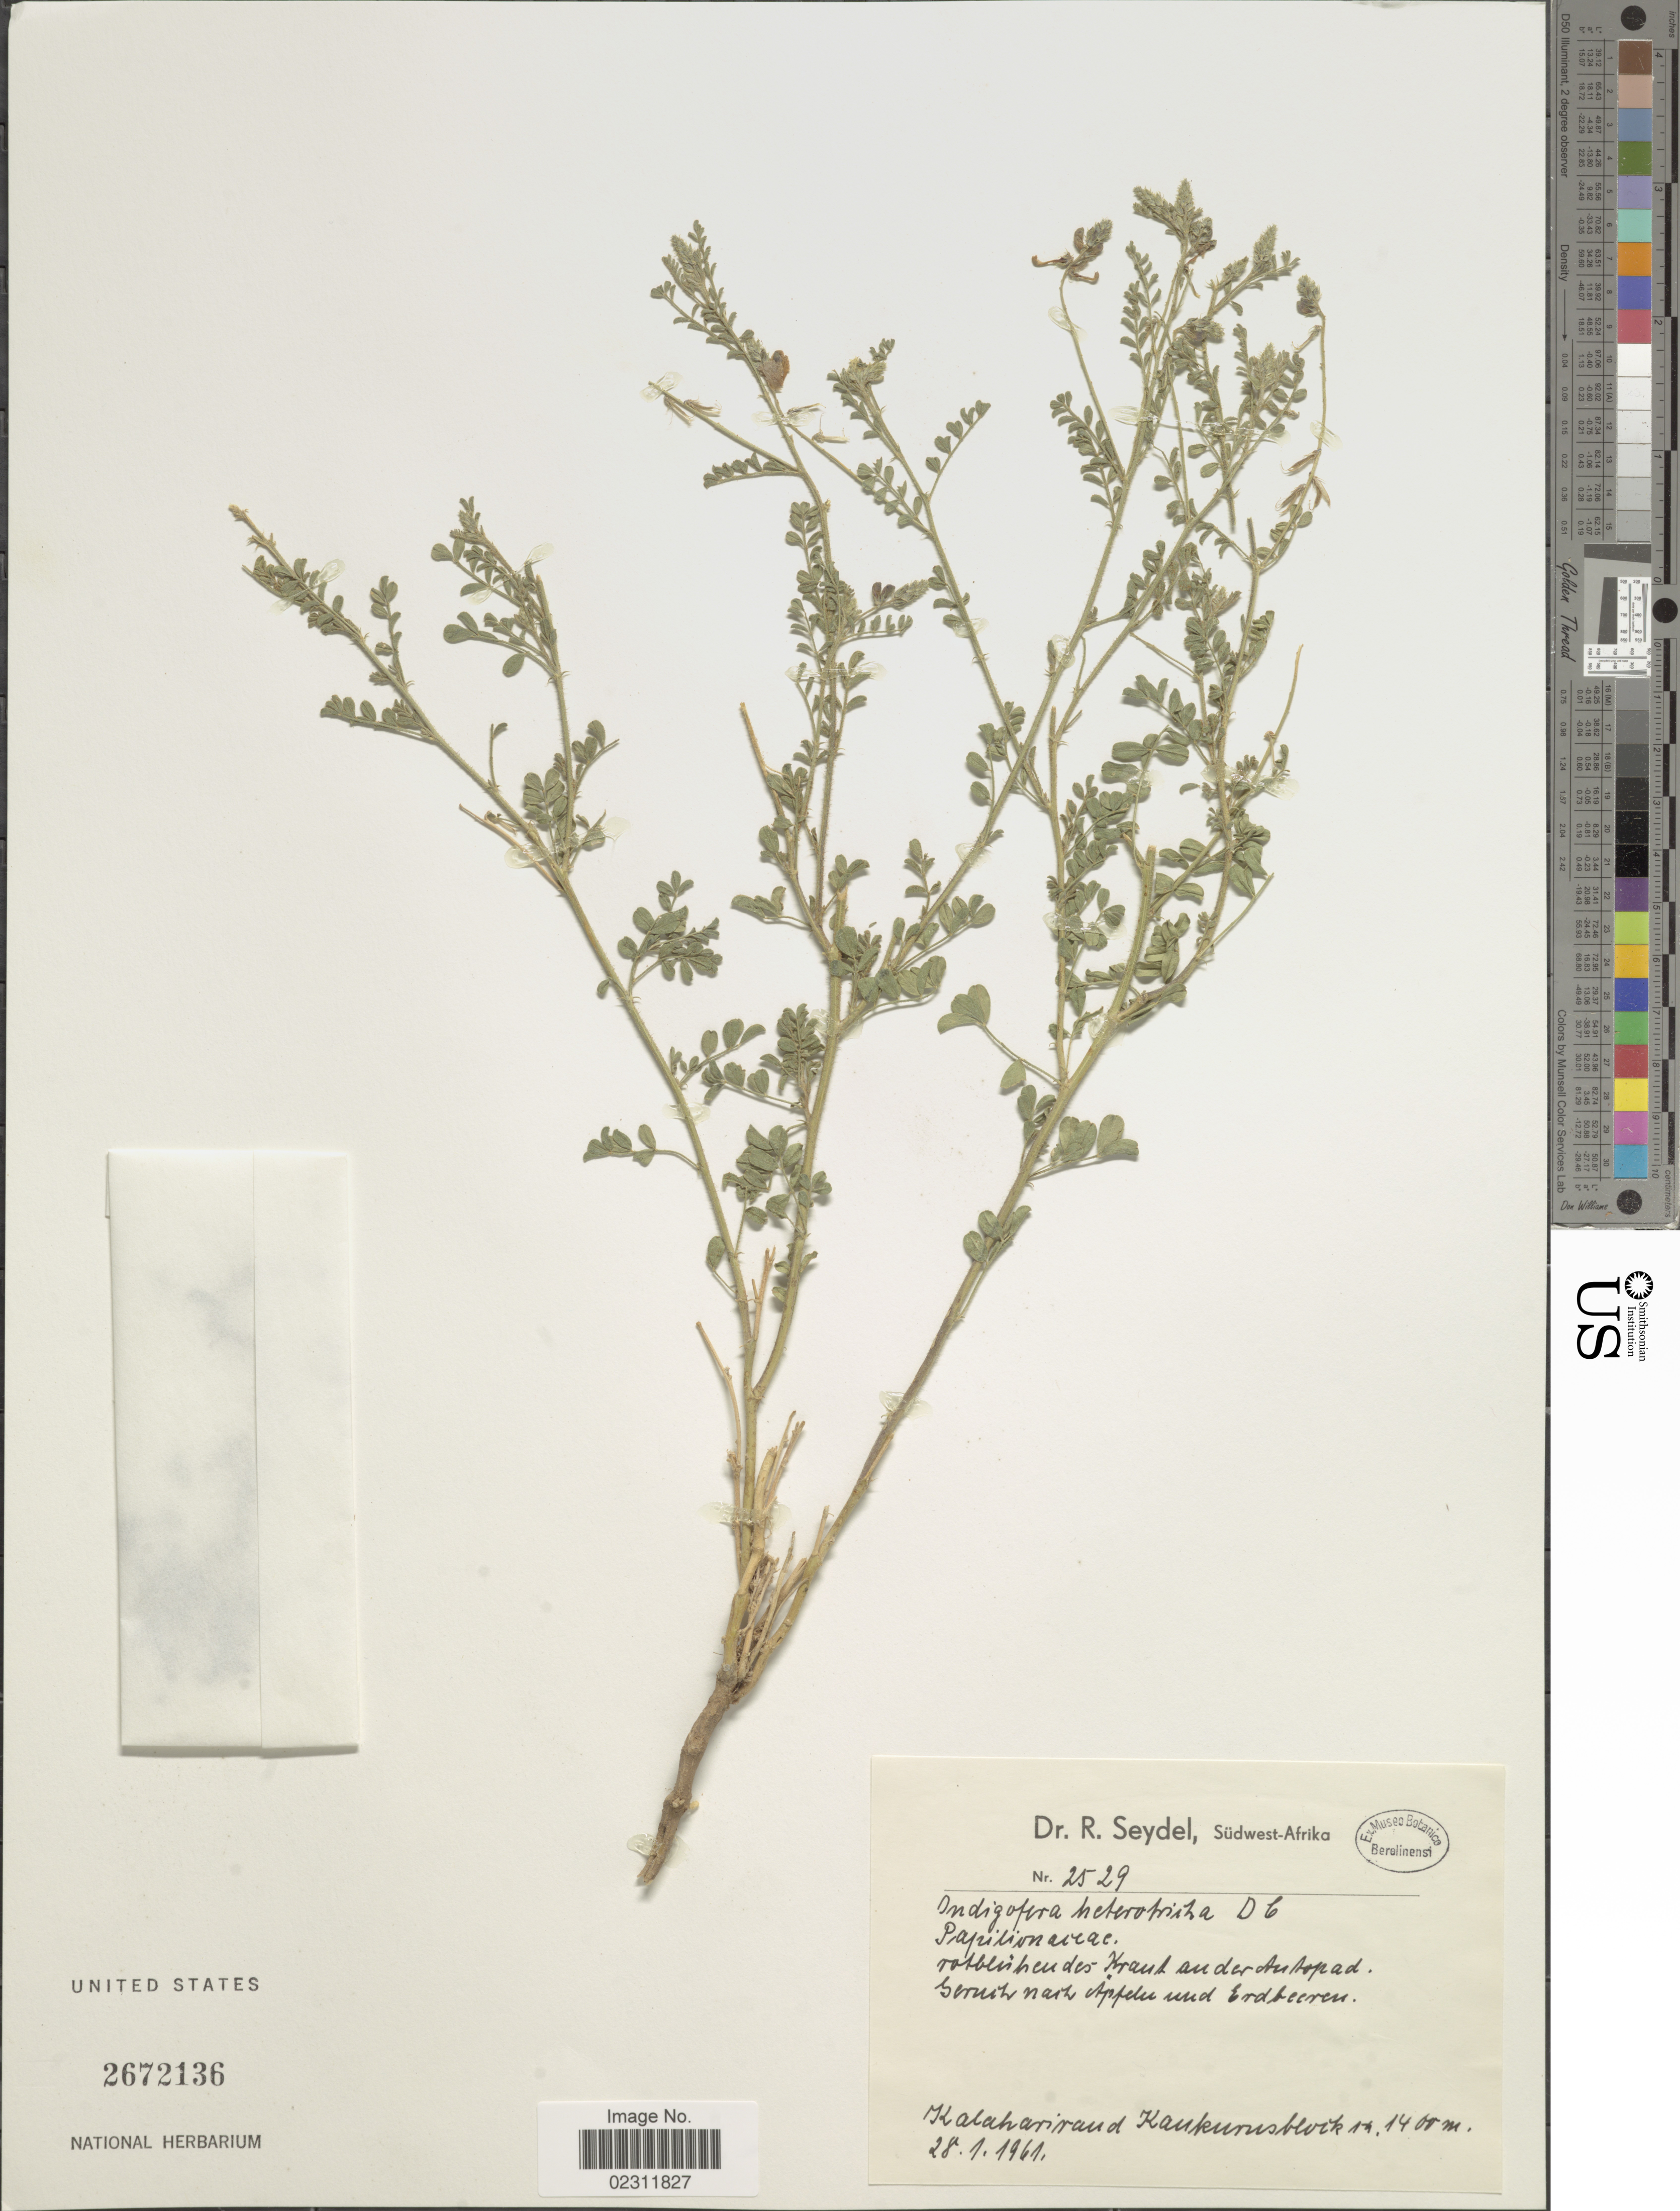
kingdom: Plantae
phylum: Tracheophyta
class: Magnoliopsida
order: Fabales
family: Fabaceae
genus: Indigofera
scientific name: Indigofera heterotricha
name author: DC.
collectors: R. Seydel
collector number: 2529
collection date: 1941-01-28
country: Namibia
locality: Sudwest-Afrika, Kalaharirand Kaukurusblock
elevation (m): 1400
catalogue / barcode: US 2672136